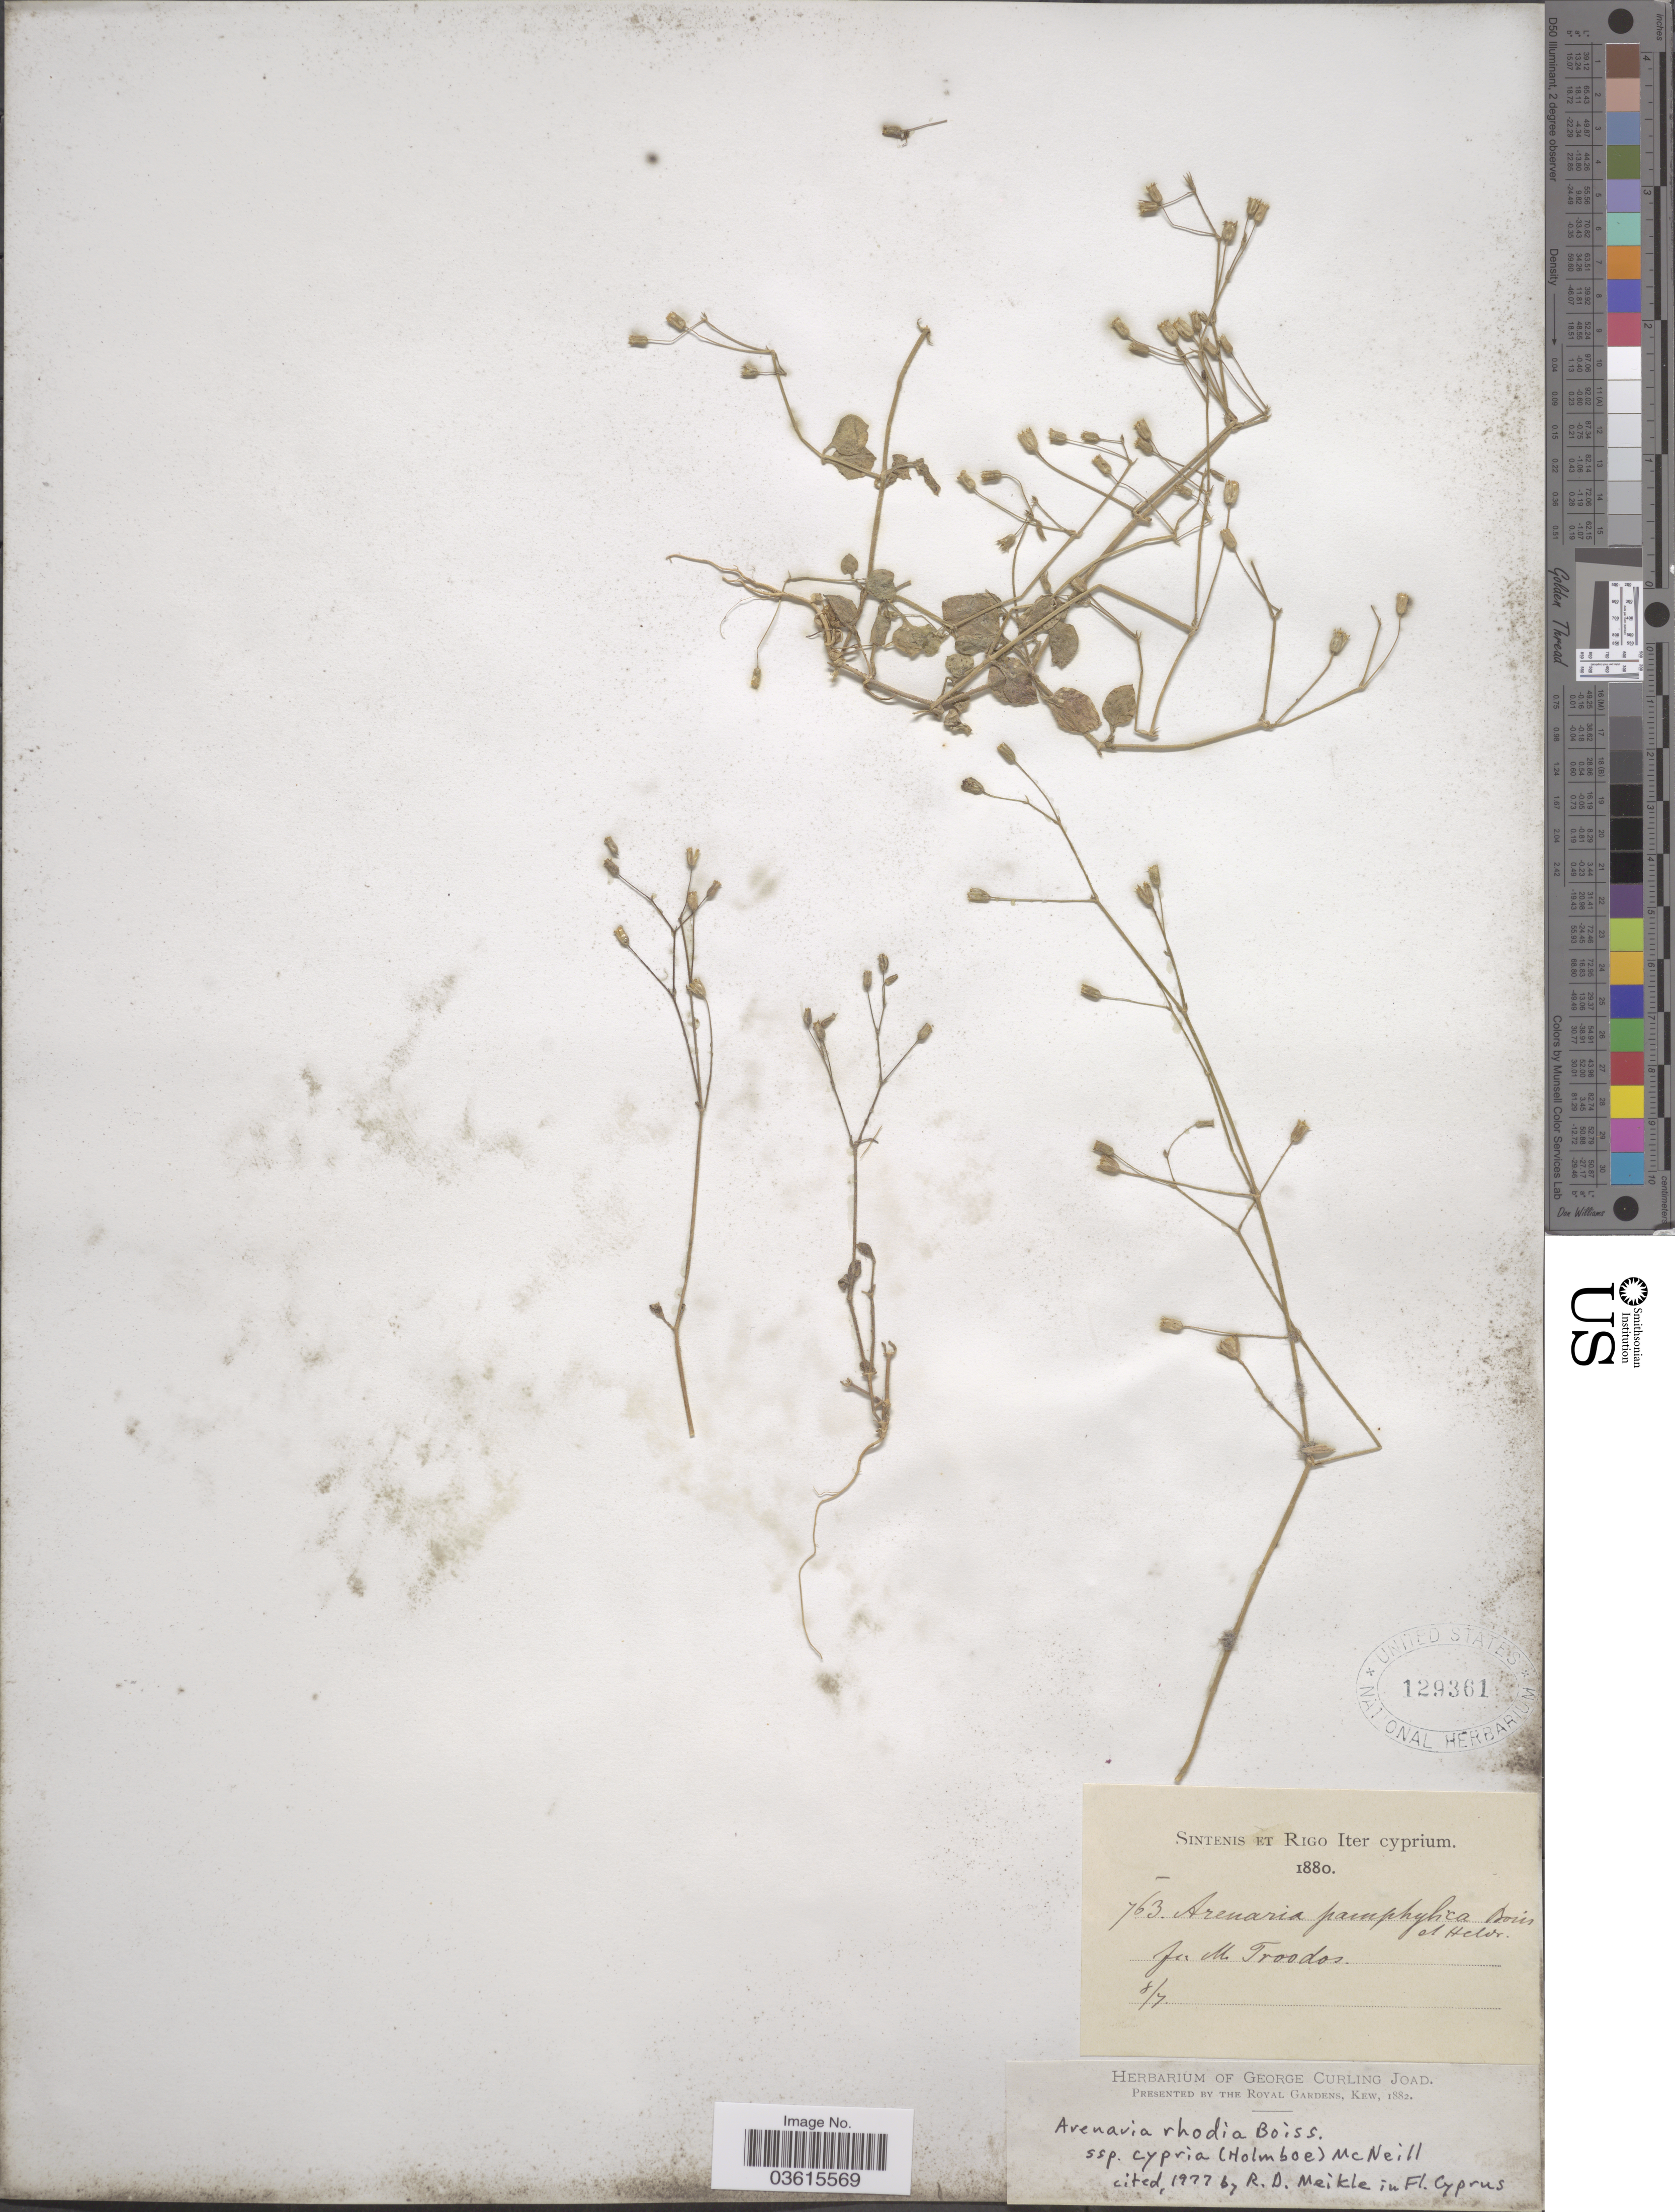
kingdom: Plantae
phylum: Tracheophyta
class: Magnoliopsida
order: Caryophyllales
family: Caryophyllaceae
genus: Arenaria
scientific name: Arenaria rhodia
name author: Boiss.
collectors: -. Sintenis & -- Rigo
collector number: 763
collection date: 1880-07-08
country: Cyprus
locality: Iter cyprium. In M. Troodos.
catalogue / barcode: US 129361